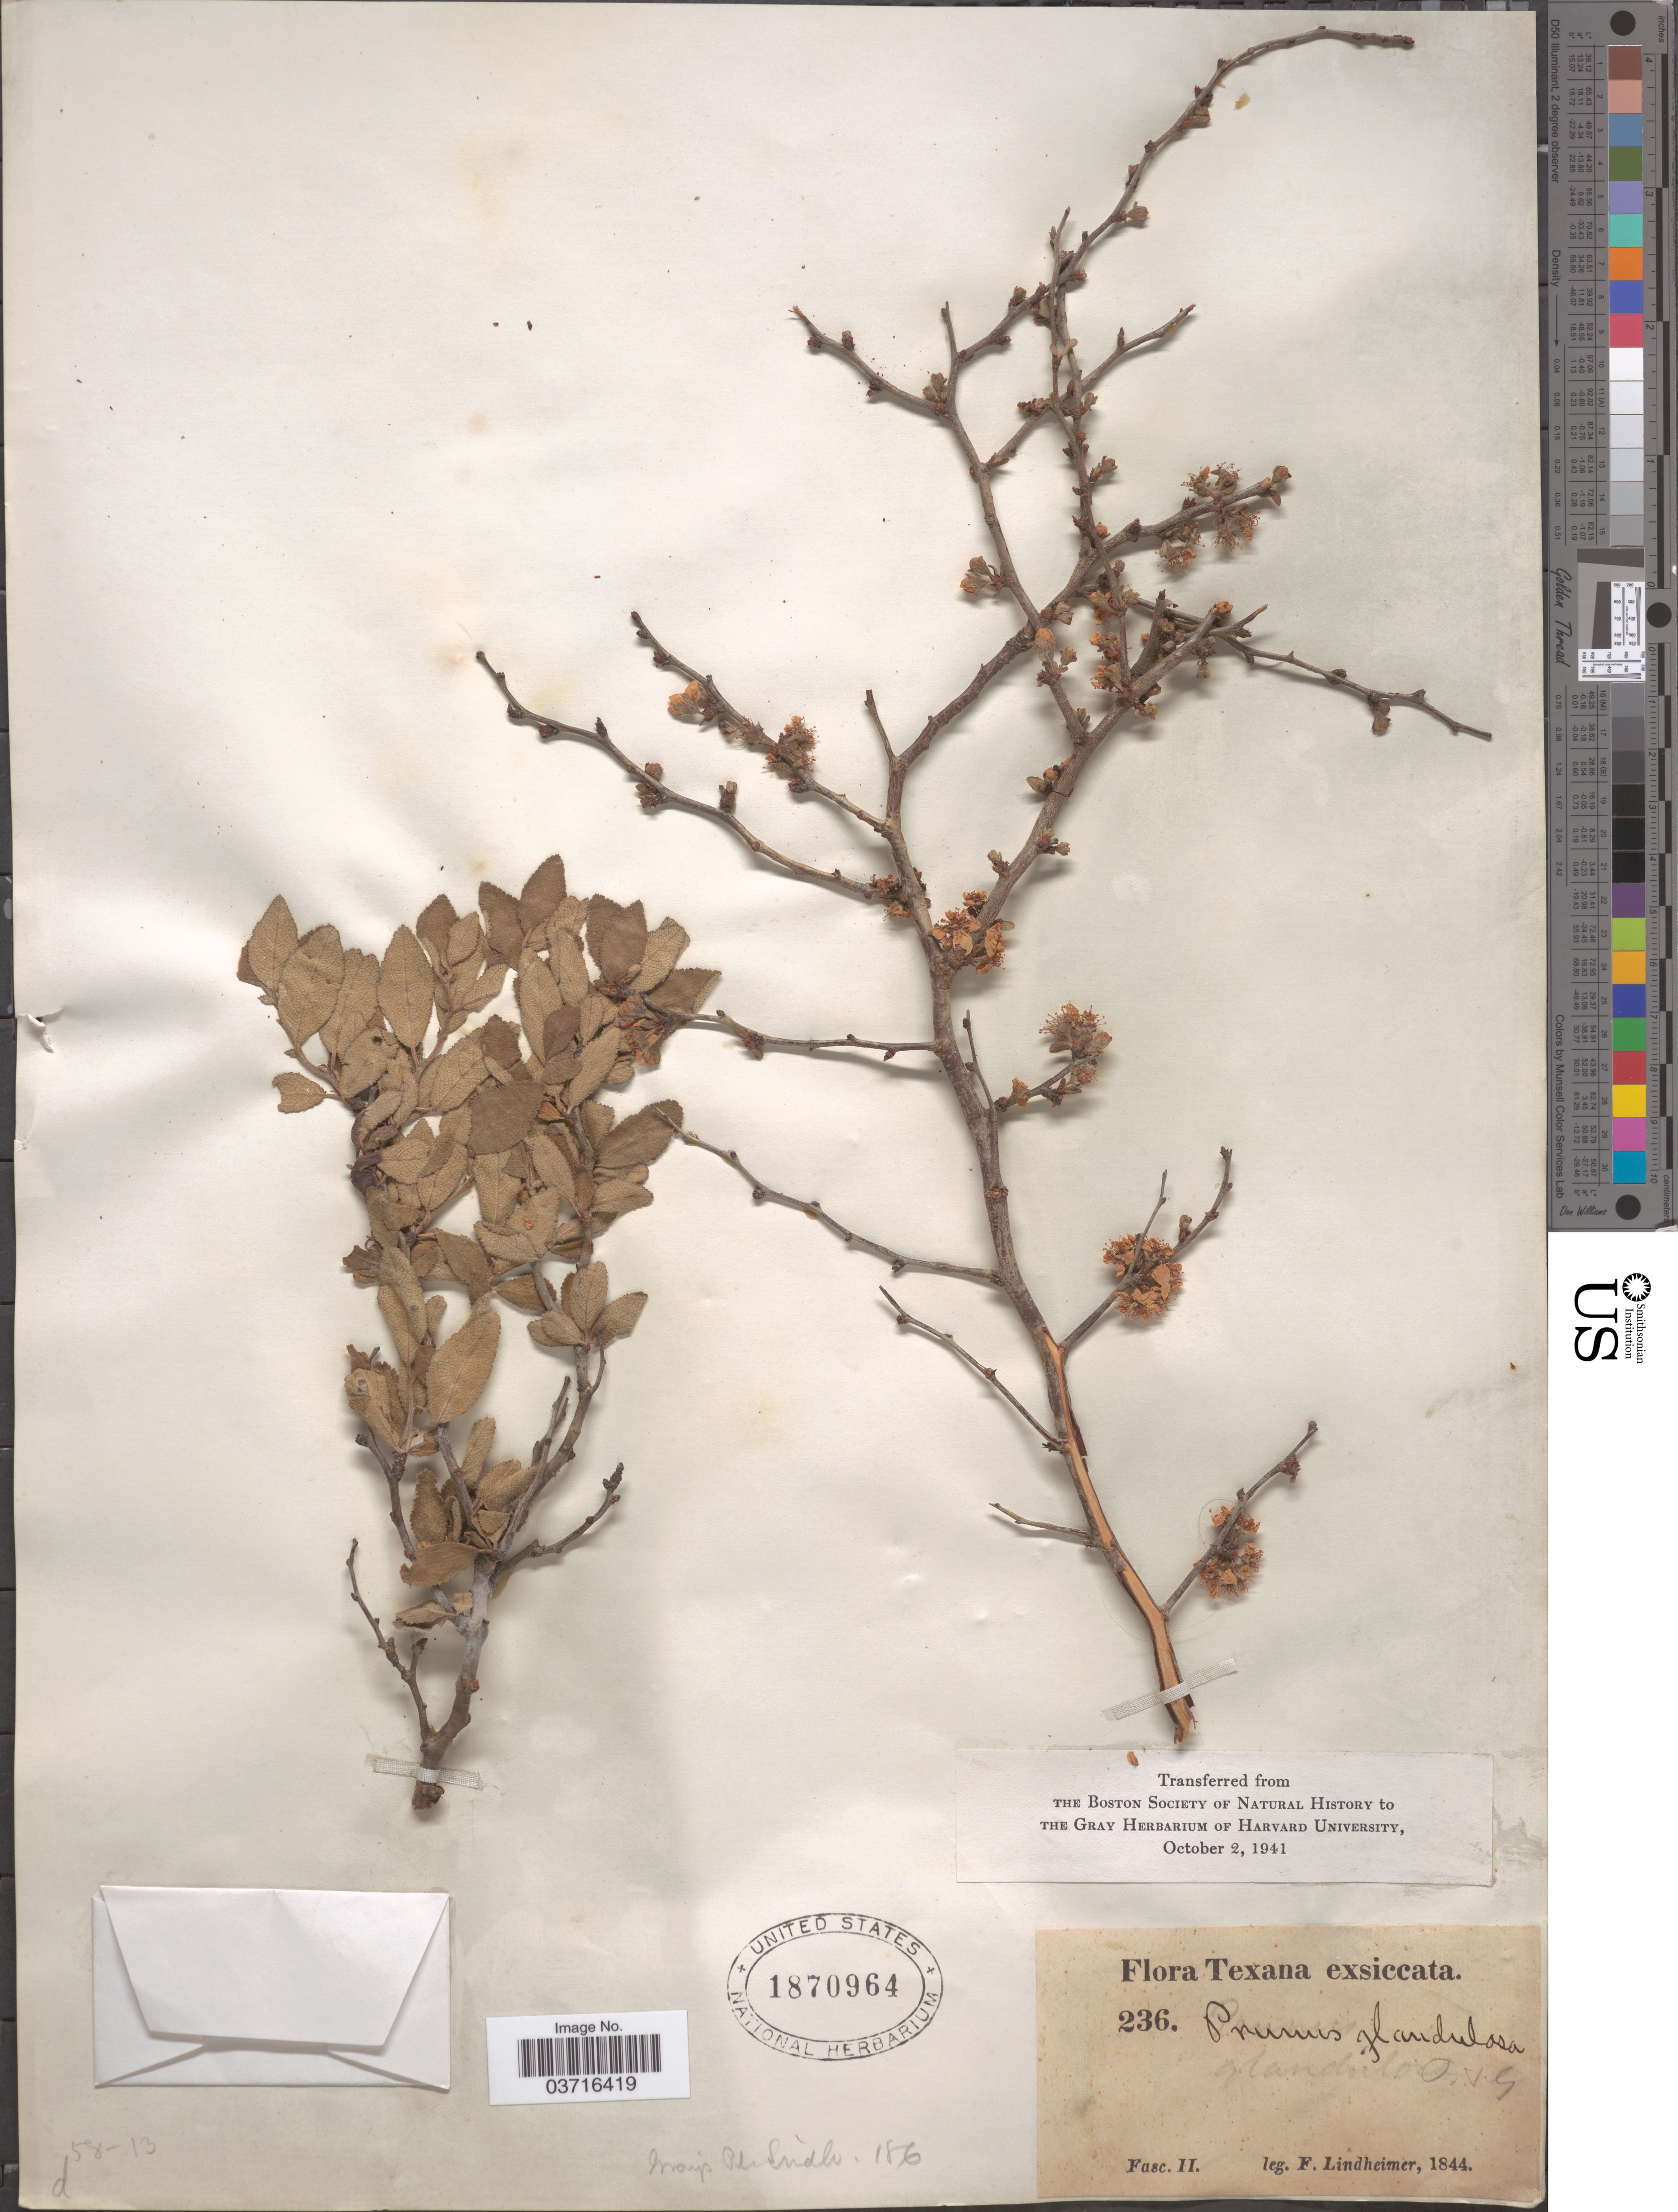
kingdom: Plantae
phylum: Tracheophyta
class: Magnoliopsida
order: Rosales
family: Rosaceae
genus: Prunus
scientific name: Prunus texana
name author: D. Dietr.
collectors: F. Lindheimer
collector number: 236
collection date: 1844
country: United States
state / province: Texas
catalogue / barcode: US 1870964